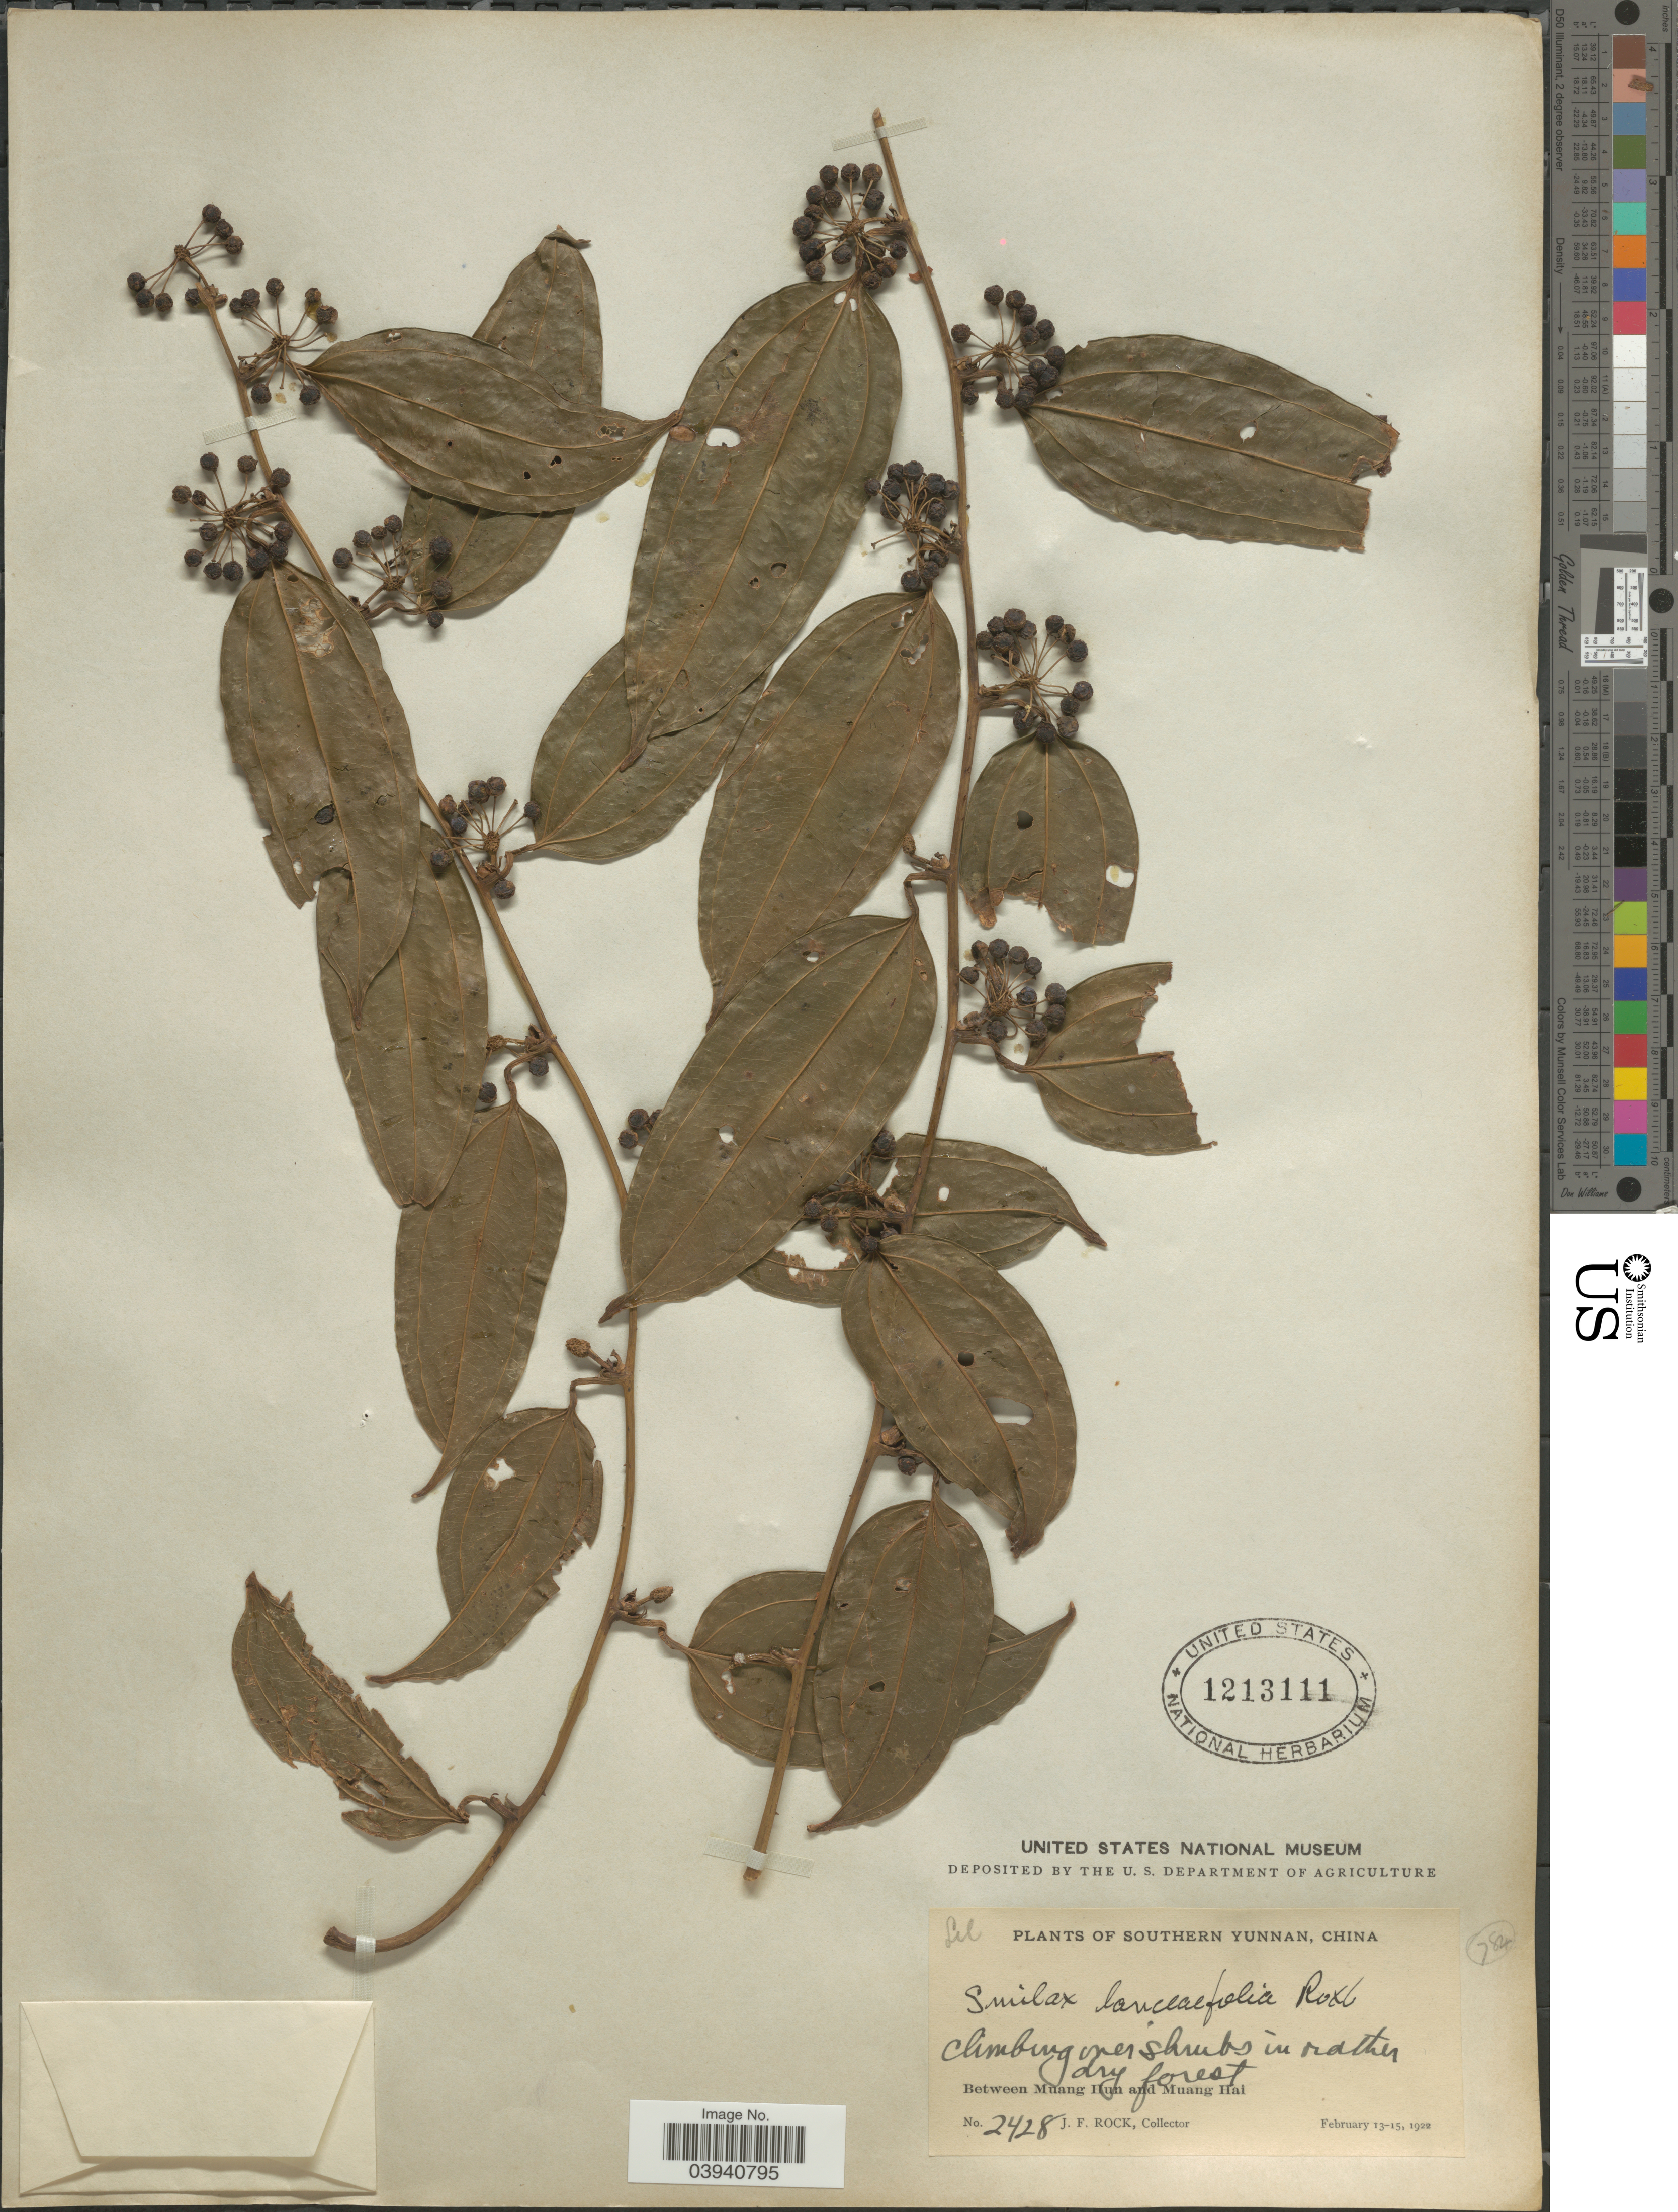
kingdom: Plantae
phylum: Tracheophyta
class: Liliopsida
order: Liliales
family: Smilacaceae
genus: Smilax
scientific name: Smilax lanceifolia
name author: Roxb.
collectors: J. Rock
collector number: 2428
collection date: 1922-02-13/1922-02-15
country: China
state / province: Yunnan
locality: Southern Yunnan. Between Muang Hun and Muang Hai.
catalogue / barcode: US 1213111